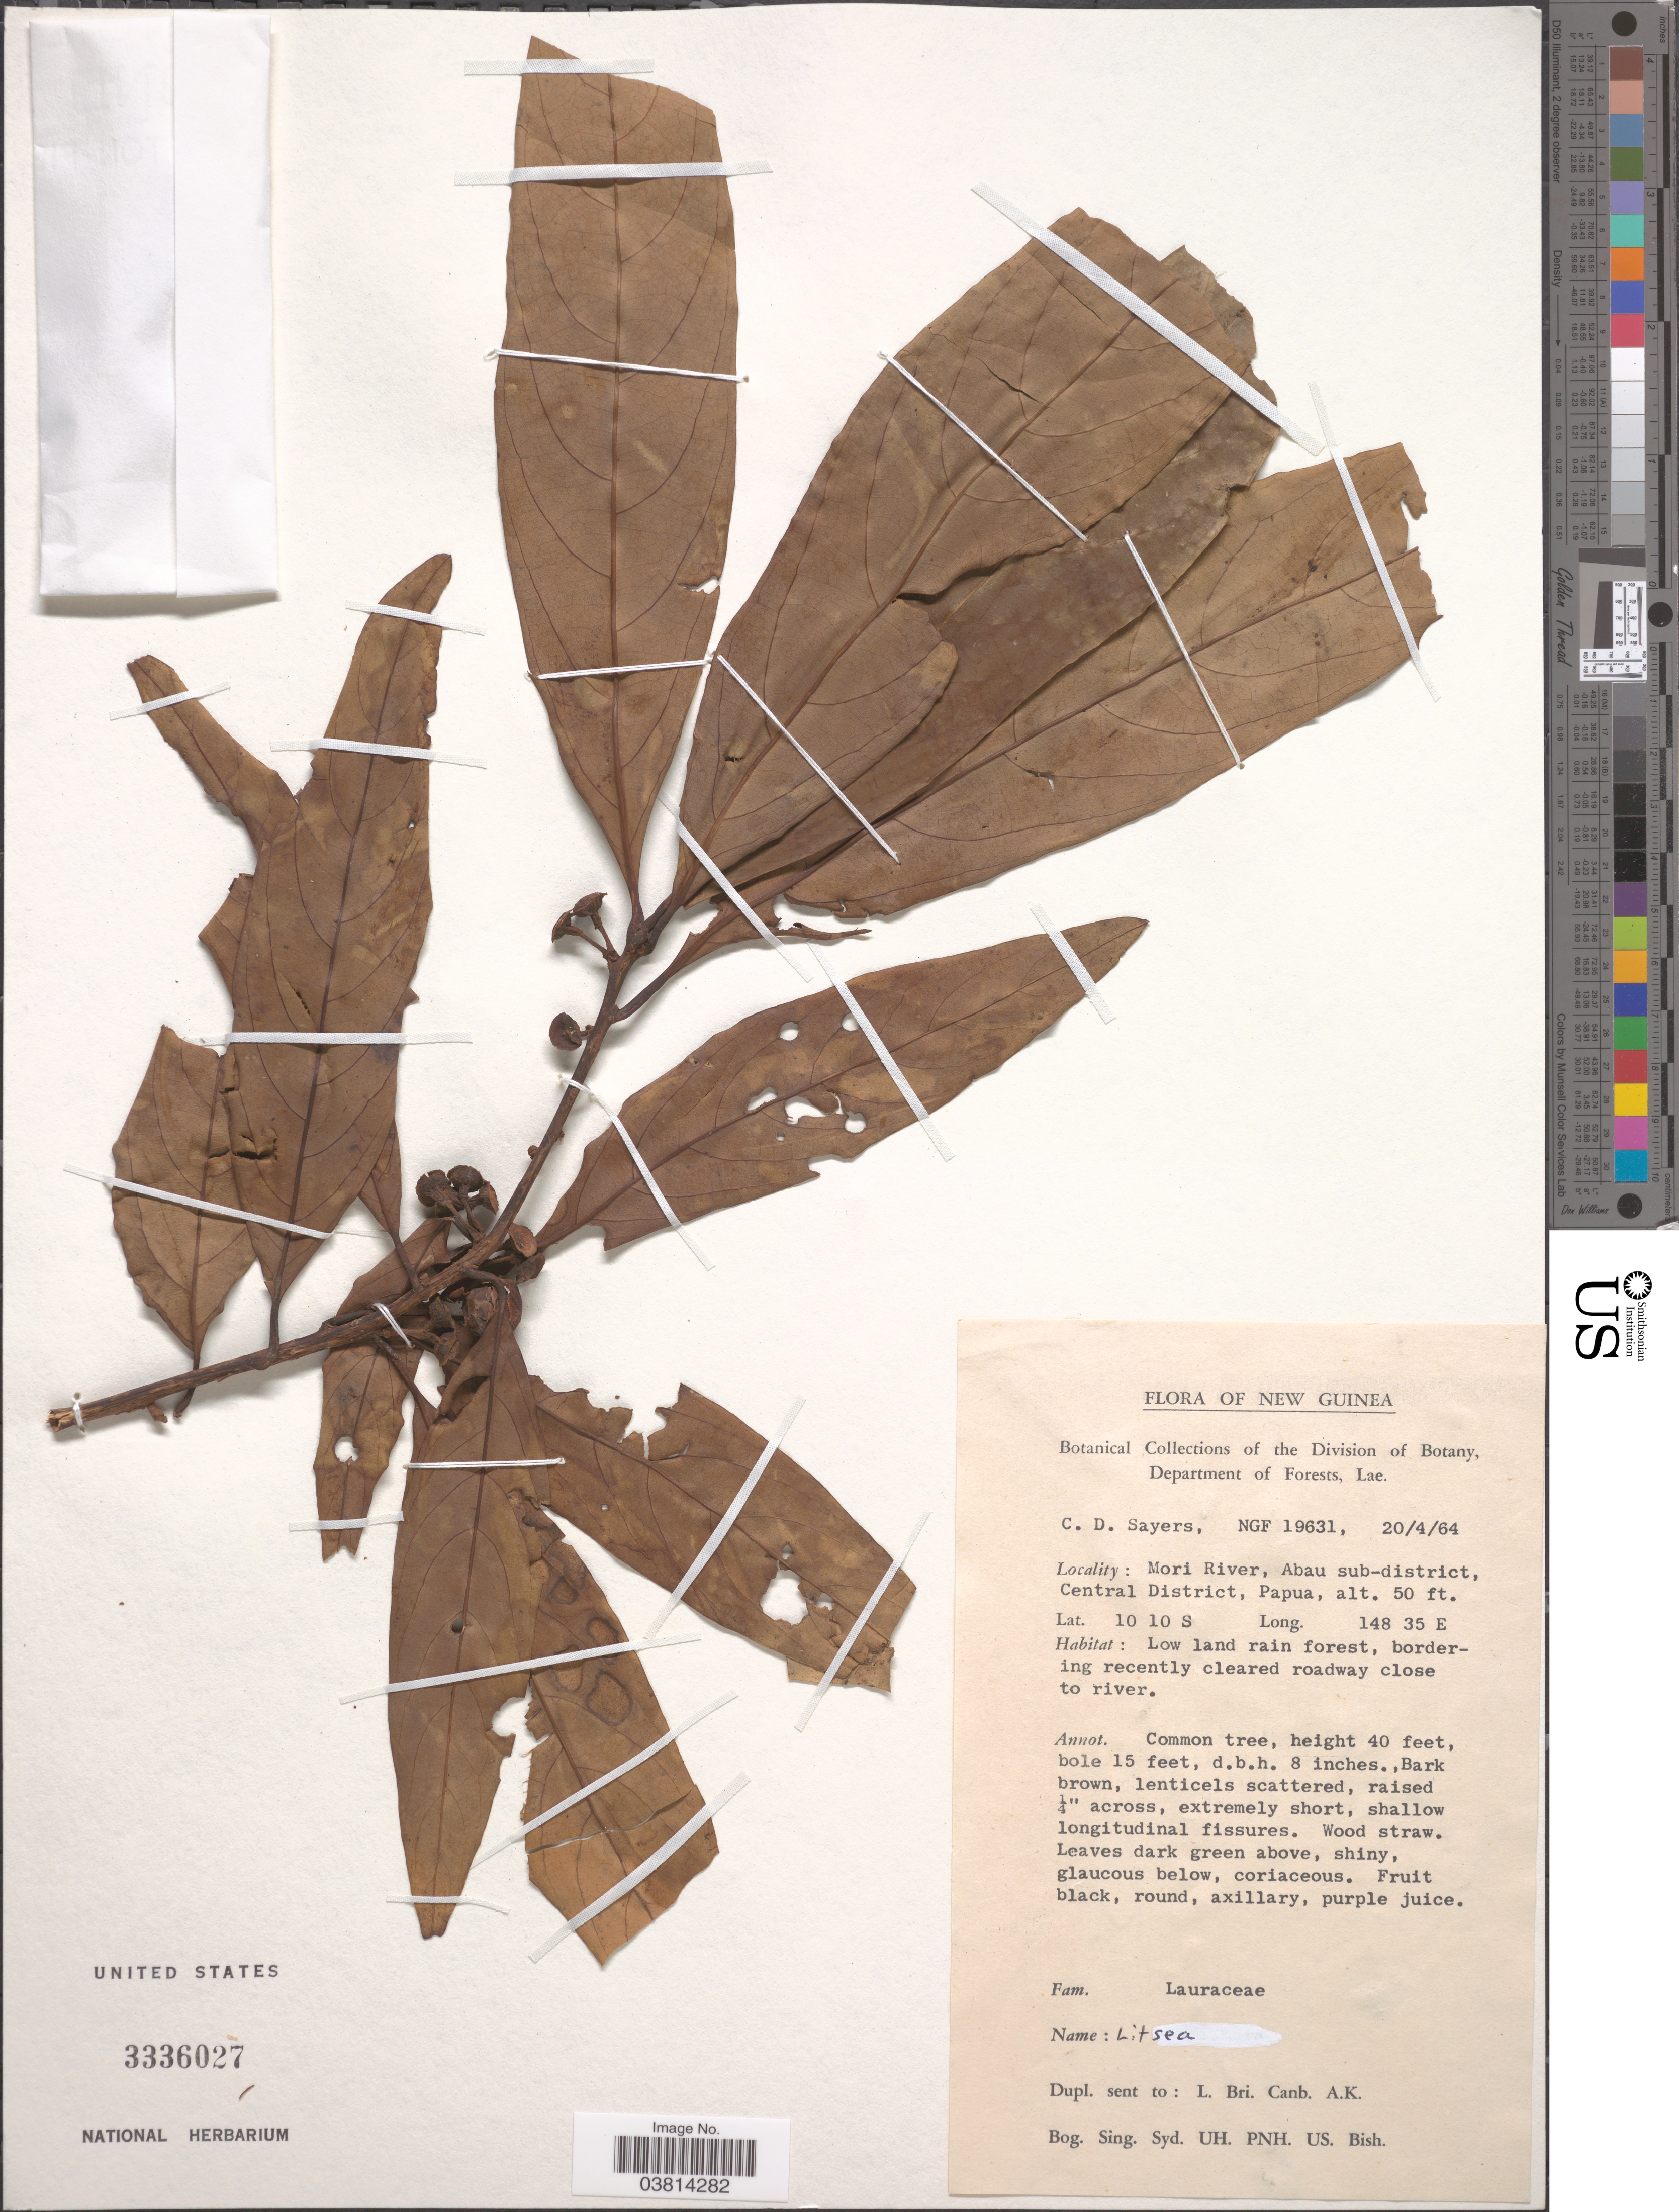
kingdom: Plantae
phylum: Tracheophyta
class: Magnoliopsida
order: Laurales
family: Lauraceae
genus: Litsea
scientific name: Litsea sp.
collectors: C. Sayers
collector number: NGF 19631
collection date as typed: Transcribed d/m/y: 20/4/64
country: Papua New Guinea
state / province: Central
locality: New Guinea. Mori River, Abau sub-district, Central district, Papua. Bordering recently cleared roadway close to river.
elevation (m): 15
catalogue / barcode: US 3336027